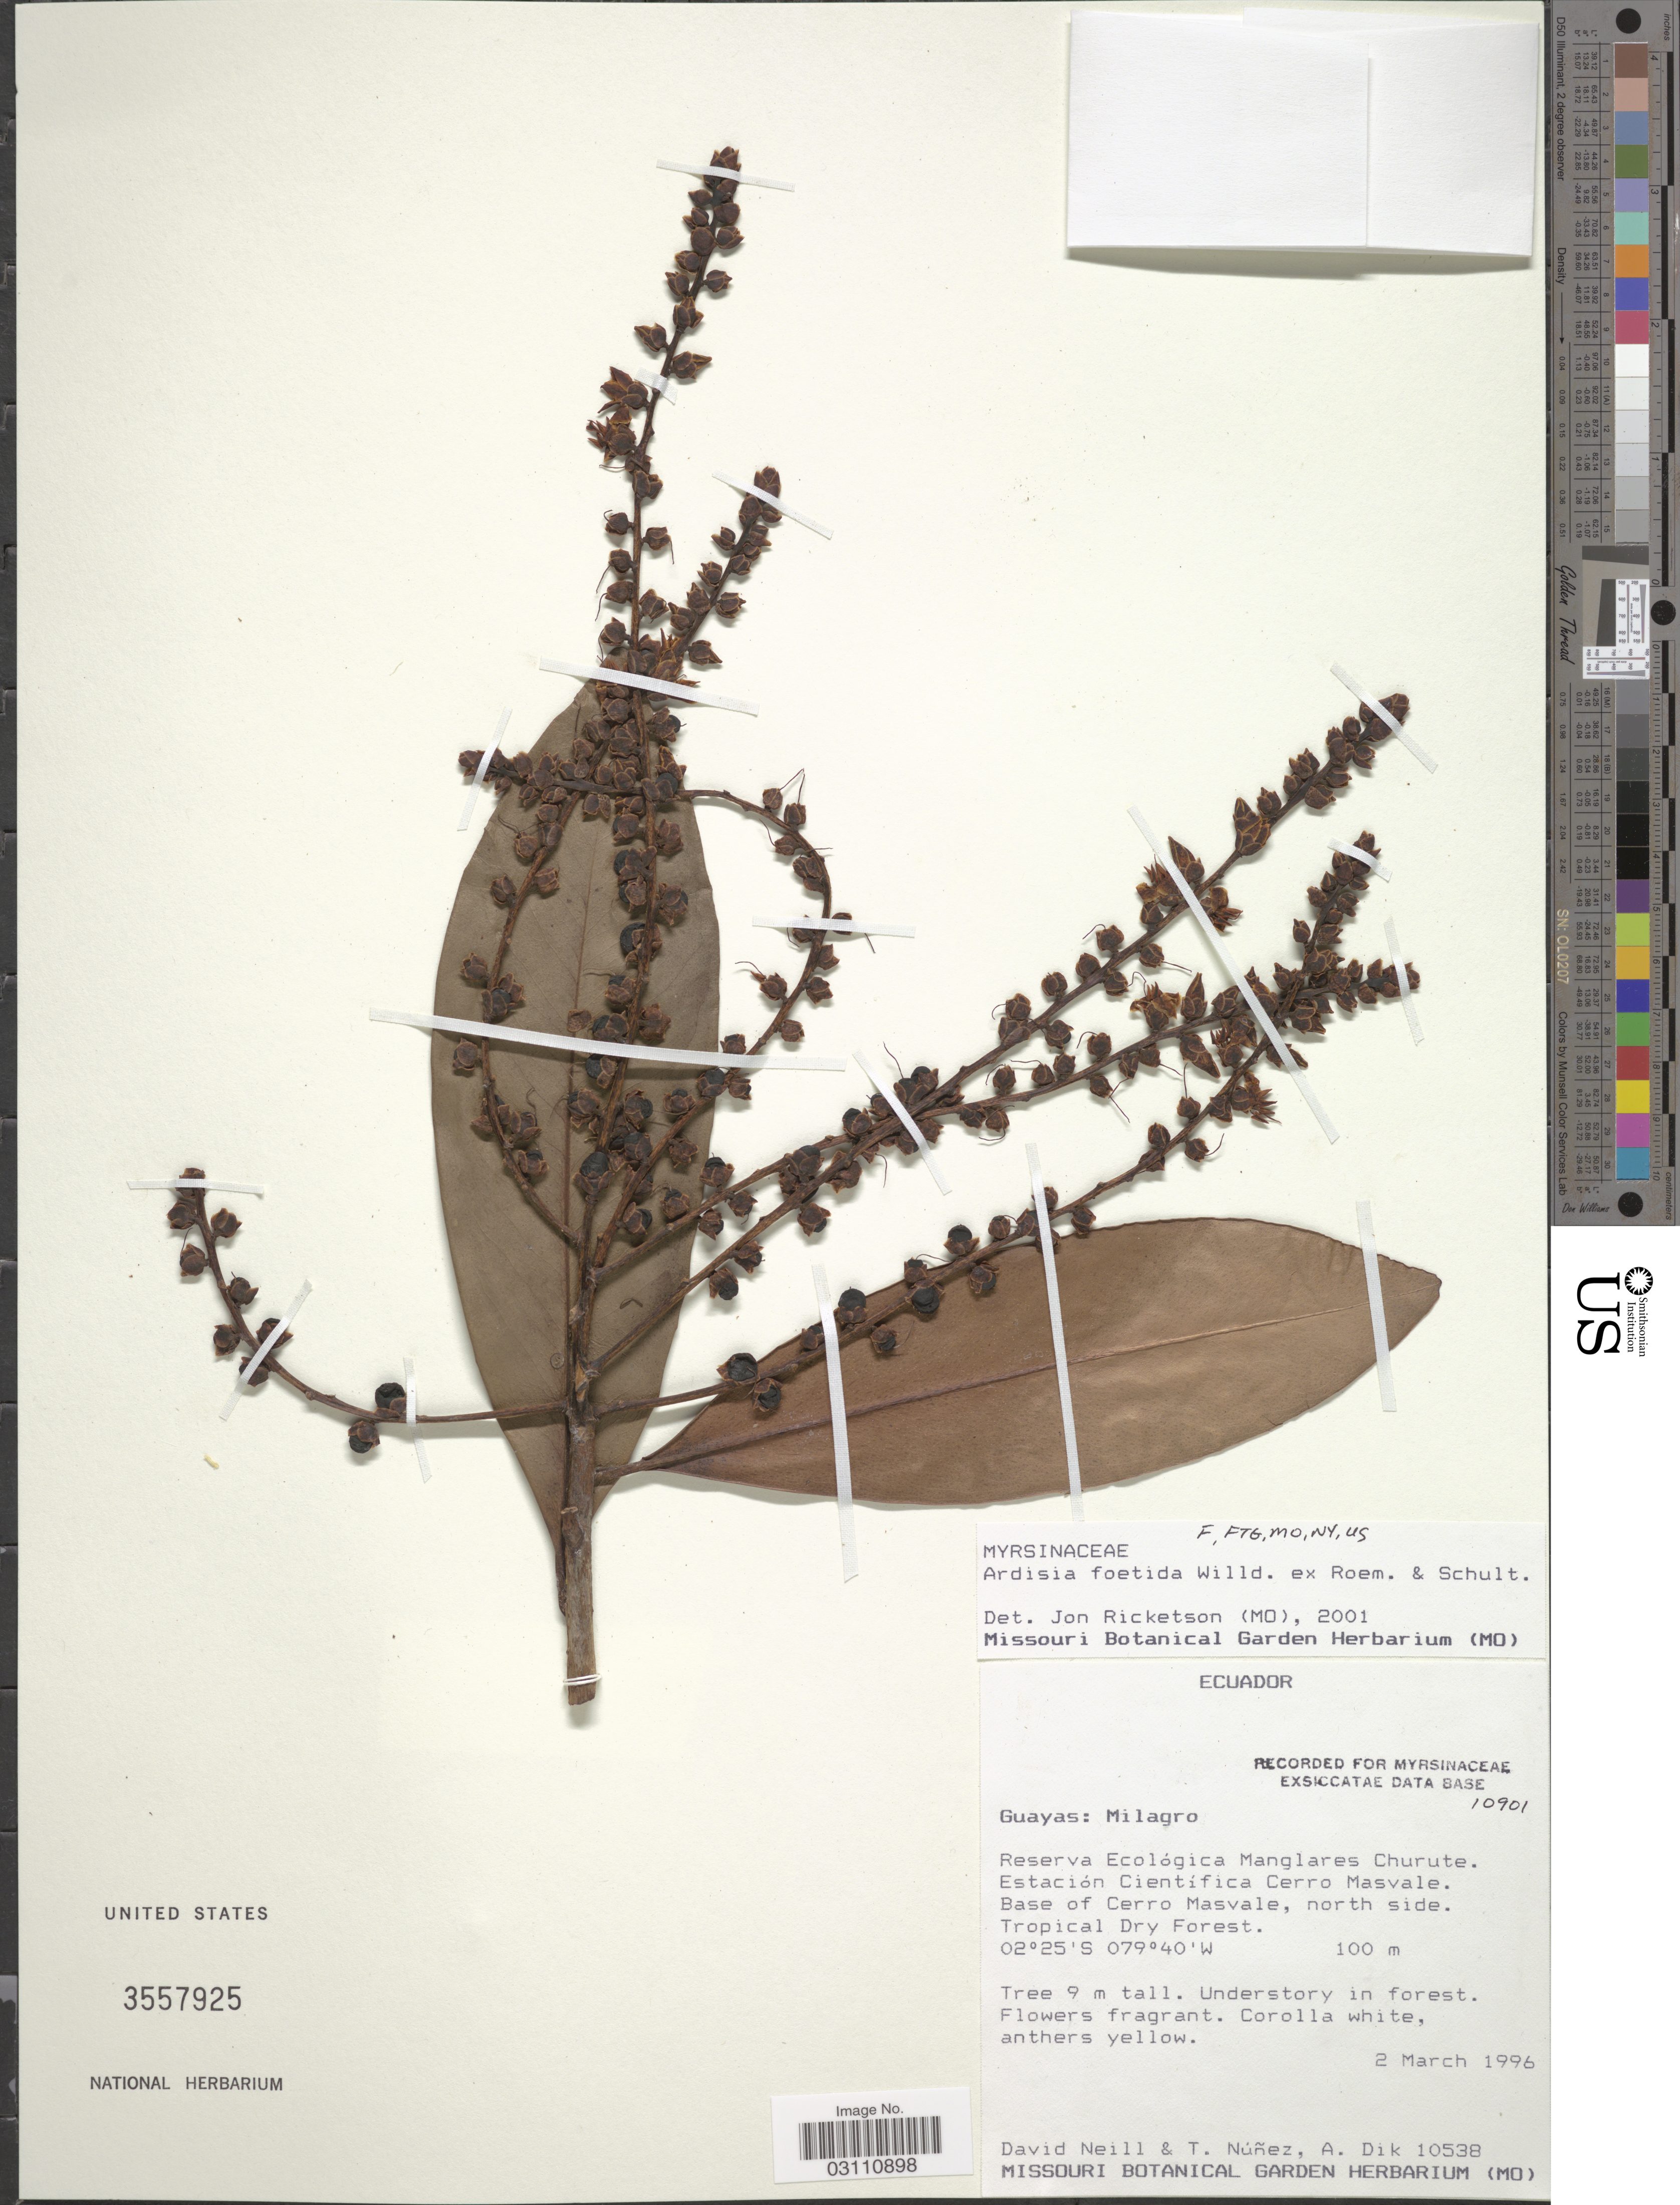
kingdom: Plantae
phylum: Tracheophyta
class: Magnoliopsida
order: Ericales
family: Primulaceae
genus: Ardisia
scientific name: Ardisia foetida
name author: Willd. ex Roem. & Schult.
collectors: D. Neill, T. Núñez & A. Dik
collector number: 10538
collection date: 1996-03-02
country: Ecuador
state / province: Guayas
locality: Milagro. Reserva Ecológica Manglares Churute. Estación Científica Cerro Masvale. Base of Cerro Masvale, north side.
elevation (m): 100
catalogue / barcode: US 3557925